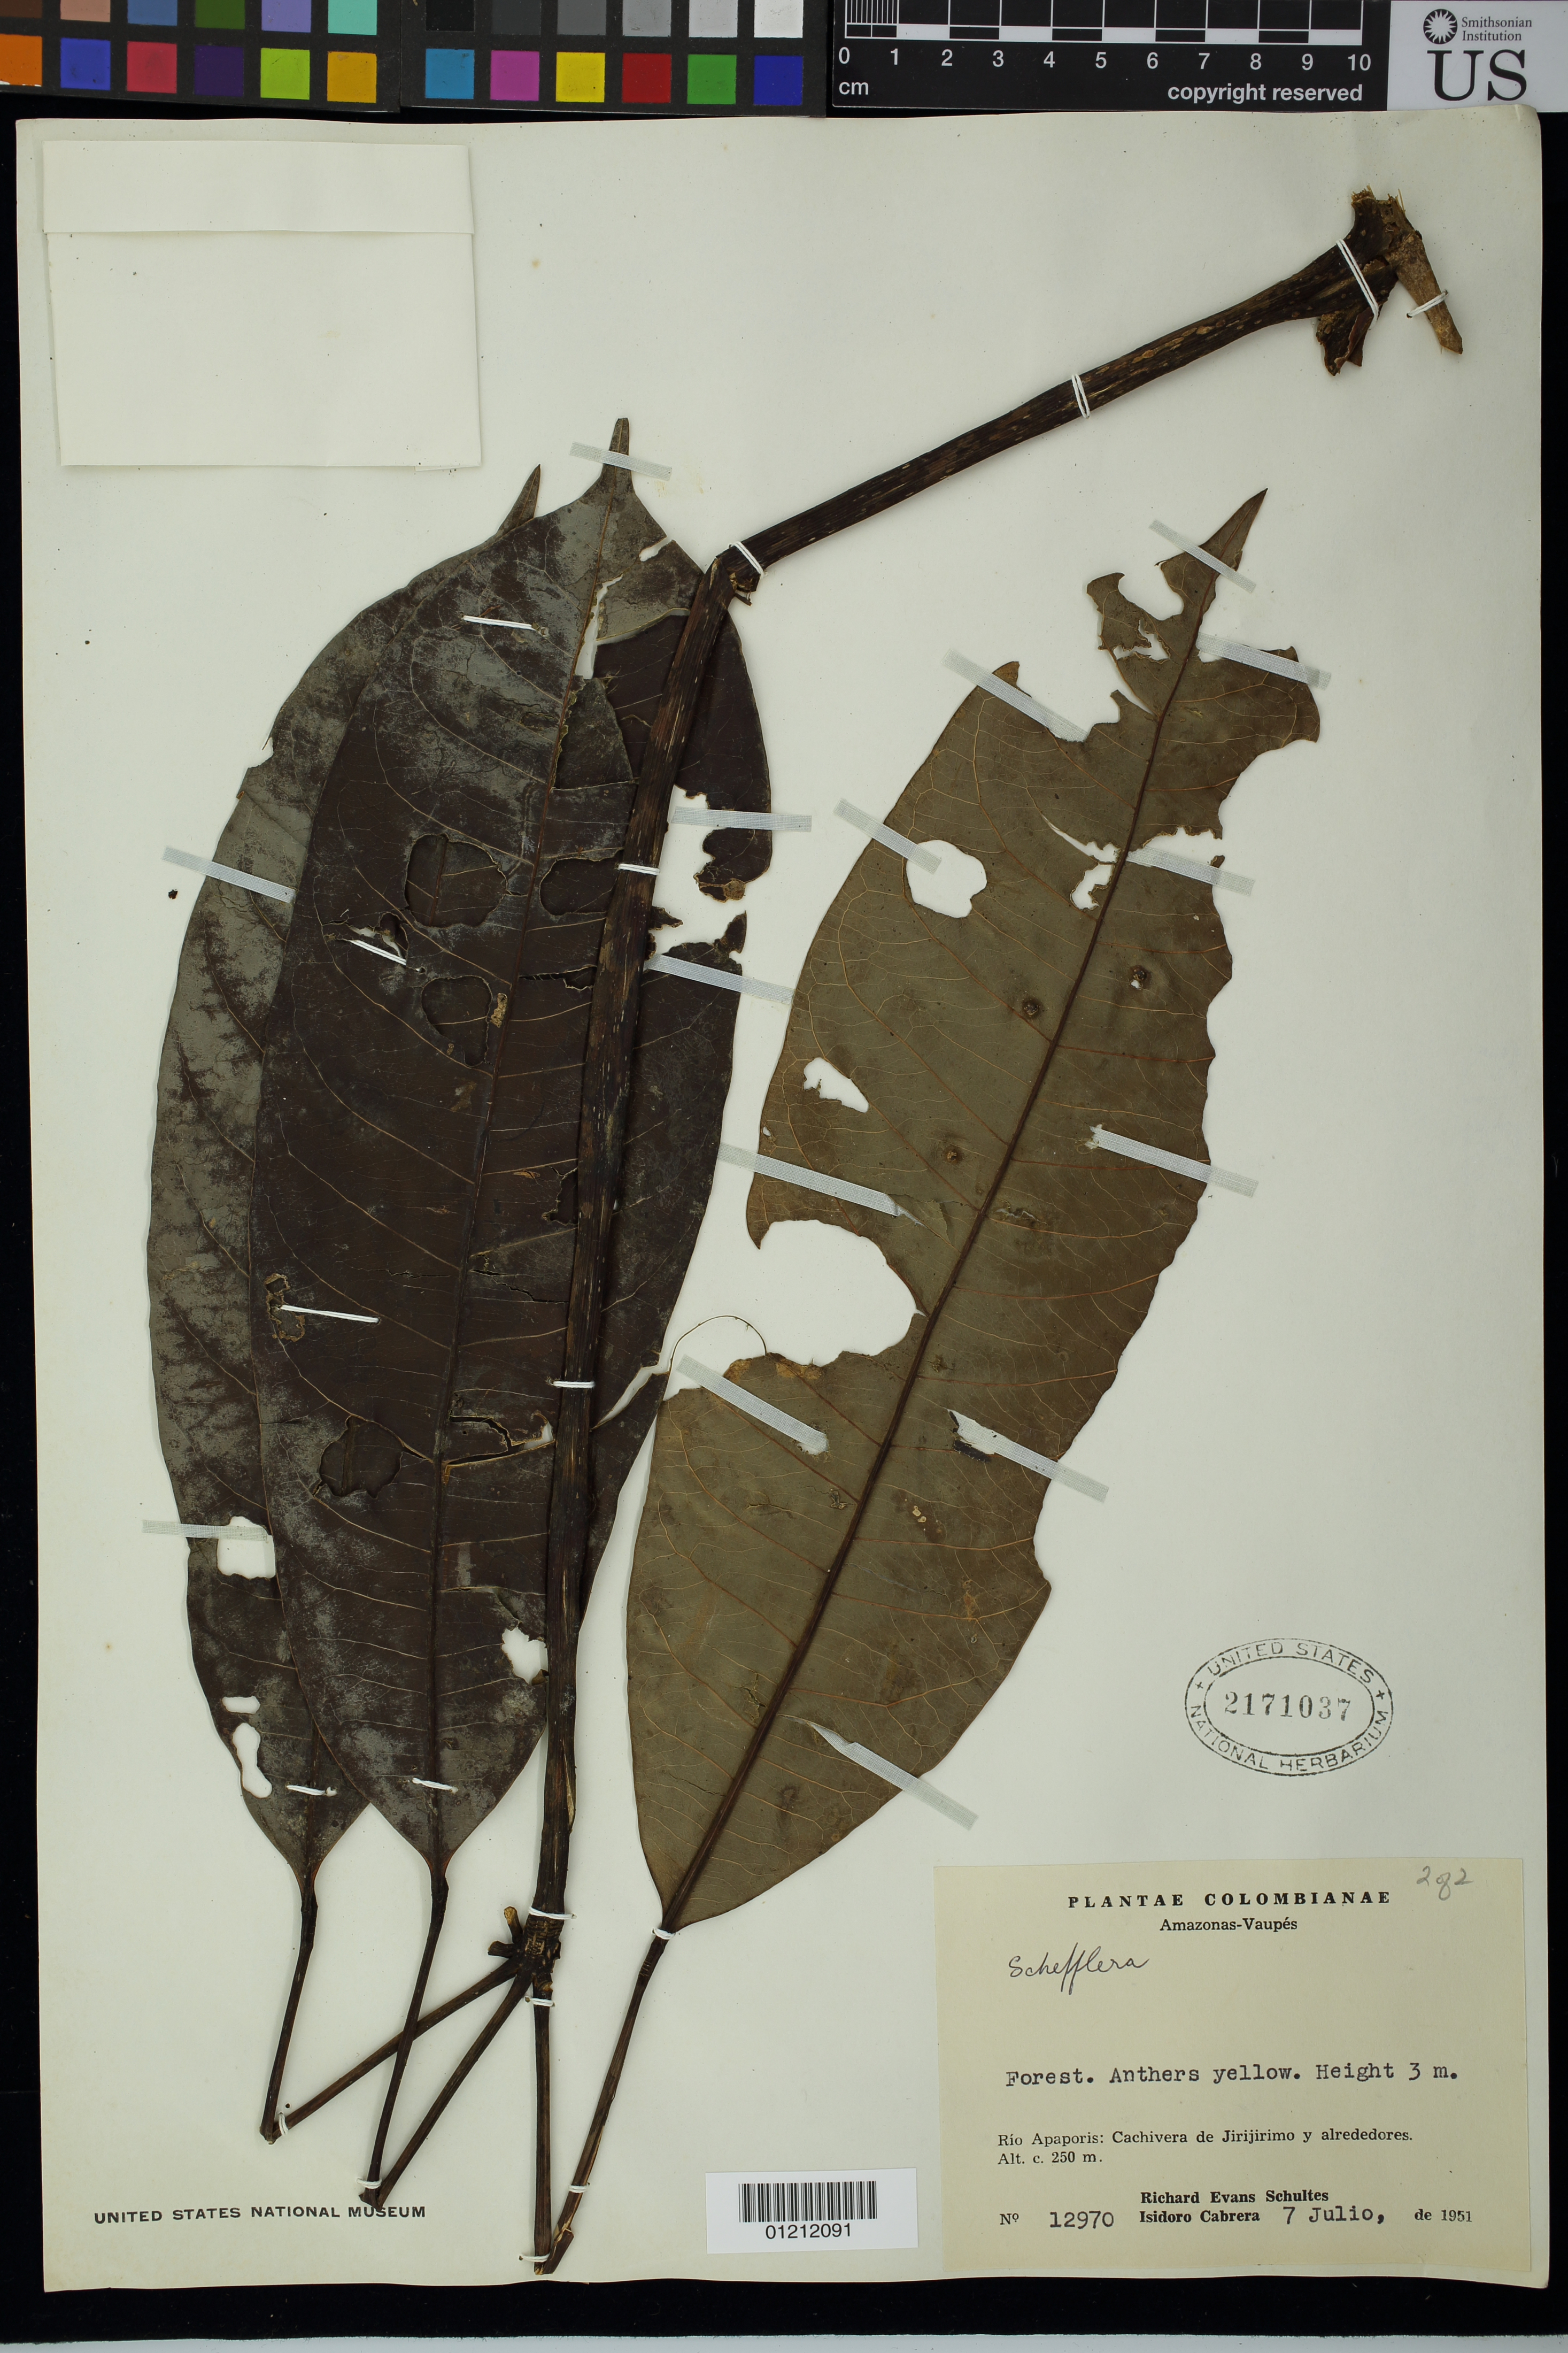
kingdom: Plantae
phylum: Tracheophyta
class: Magnoliopsida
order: Apiales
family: Araliaceae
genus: Schefflera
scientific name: Schefflera sp.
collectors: R. E. Schultes & I. Cabrera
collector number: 12970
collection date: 1951-07-07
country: Colombia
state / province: Amazônas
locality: Amazonas-Vaupés. Rio Apaporis: Cachivera de Jirijirimo y alrededores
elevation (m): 250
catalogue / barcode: US 2171037